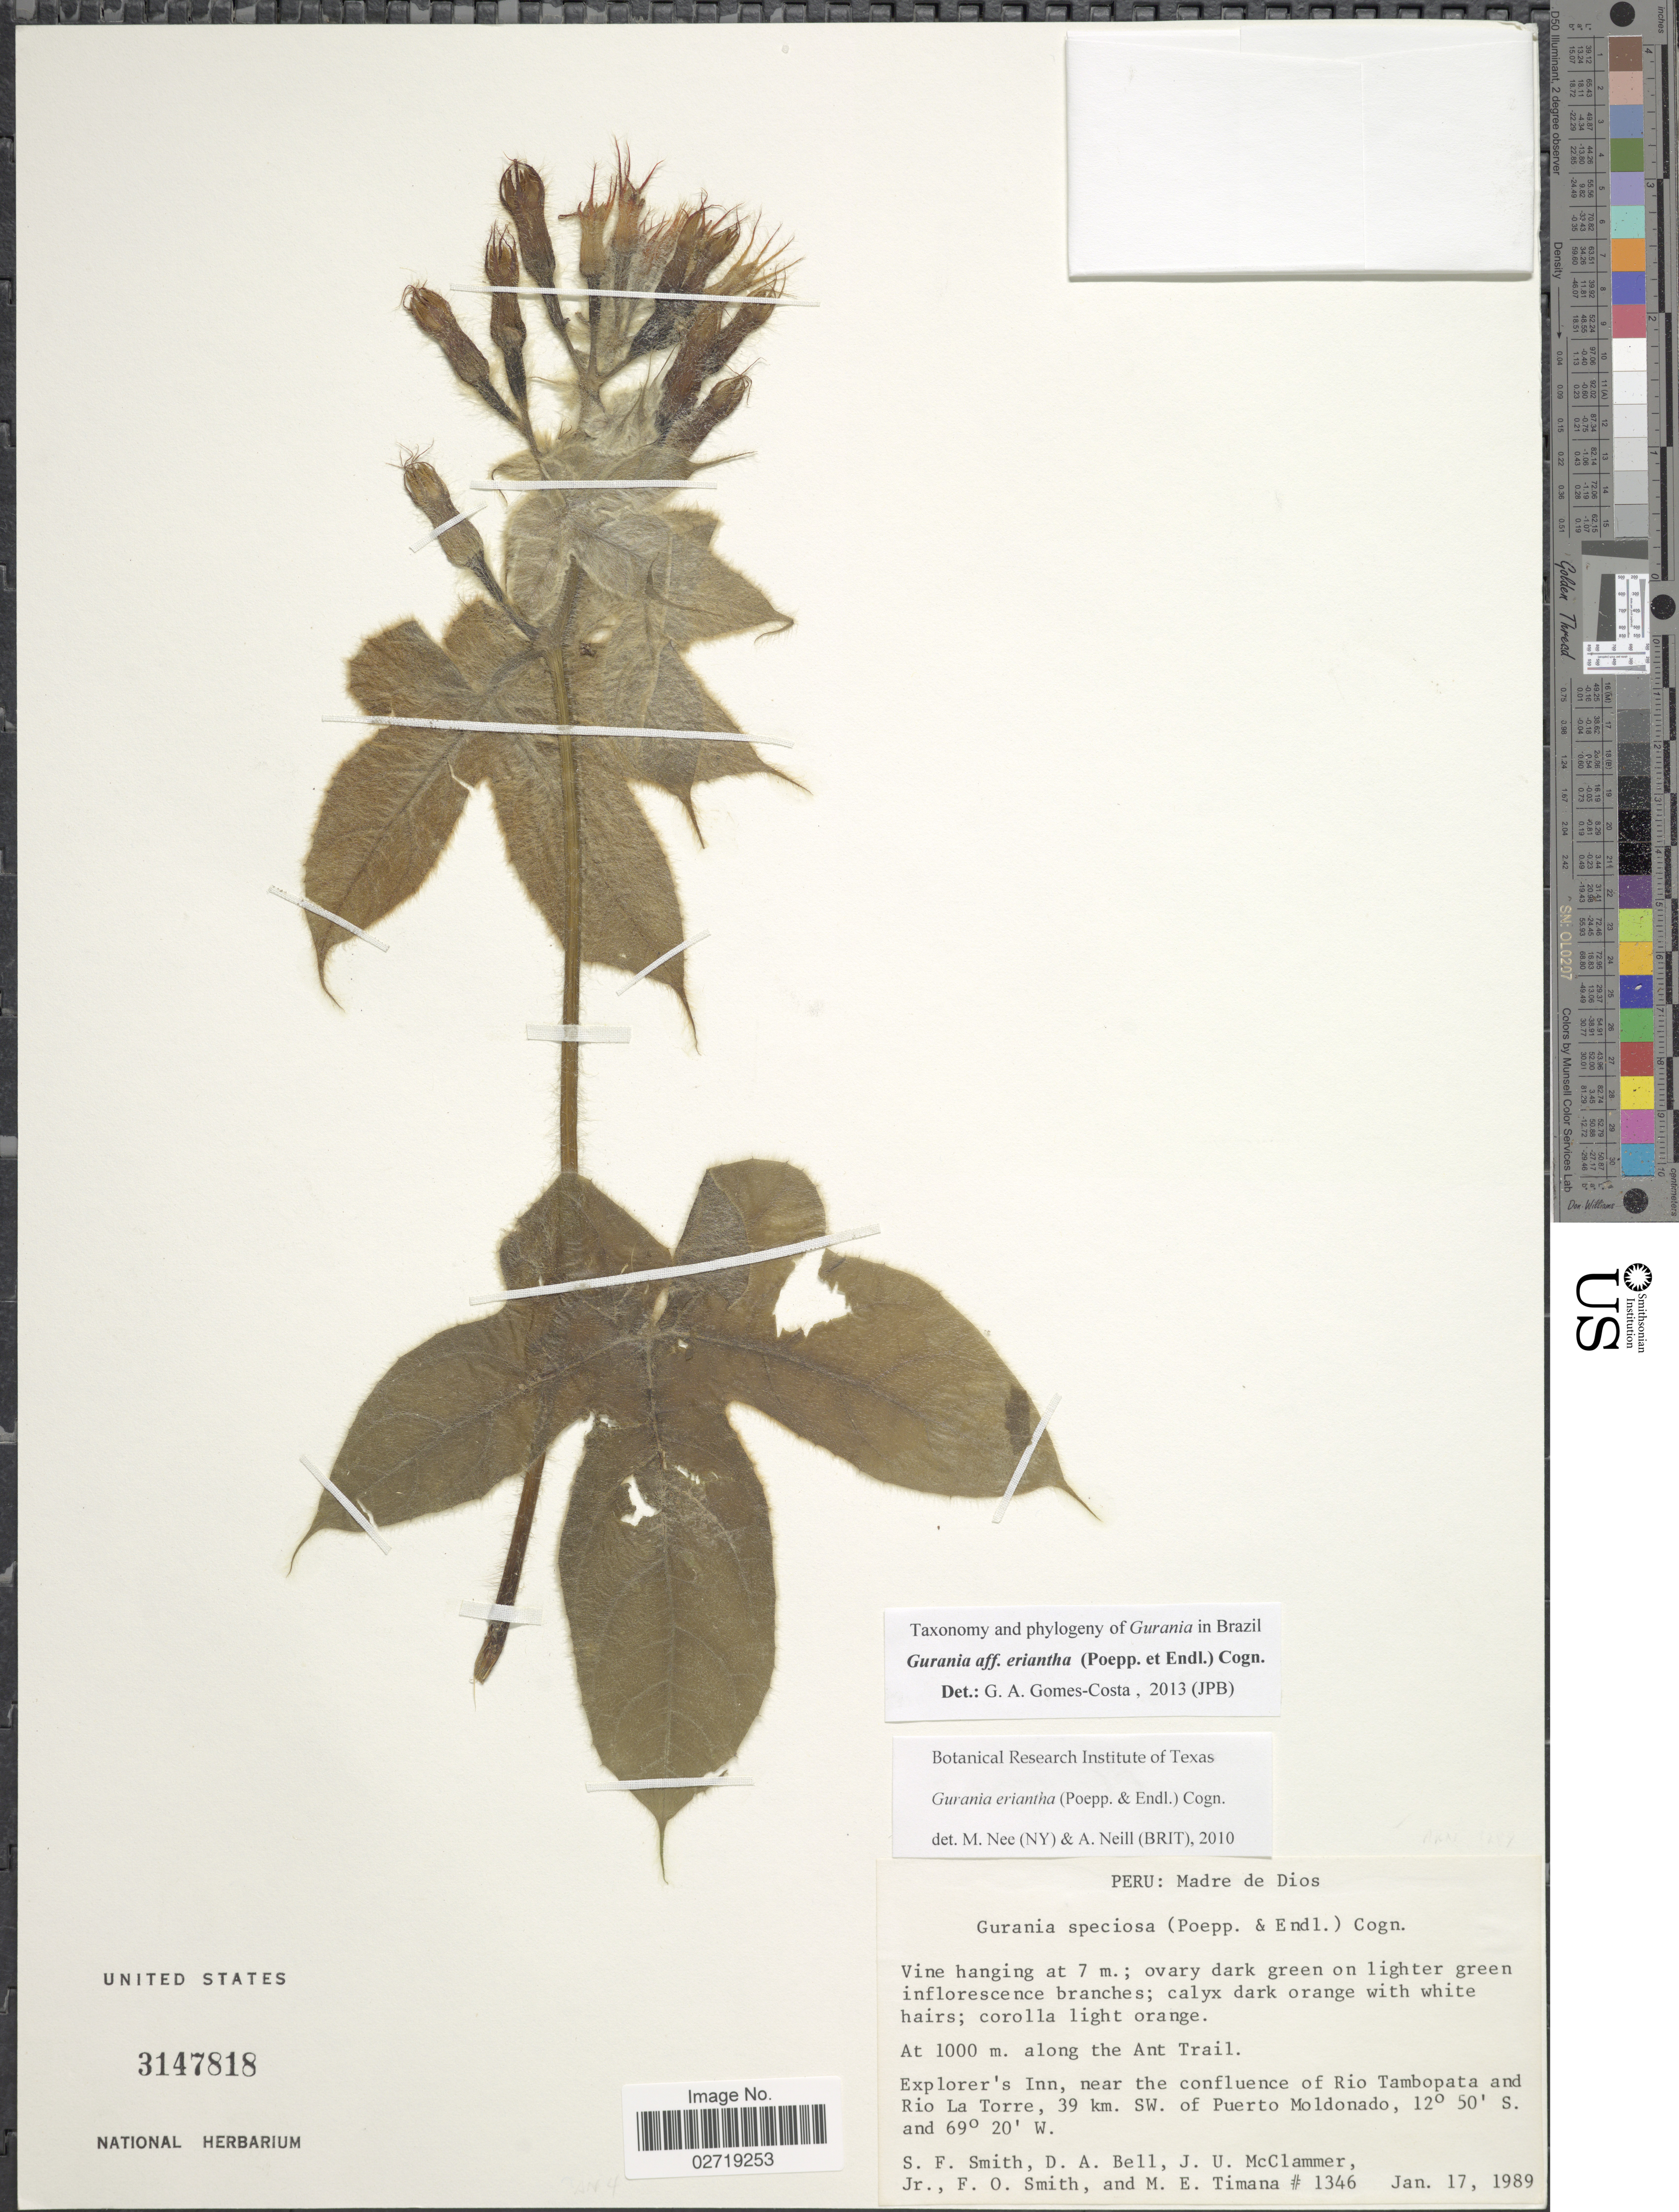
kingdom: Plantae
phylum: Tracheophyta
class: Magnoliopsida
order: Cucurbitales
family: Cucurbitaceae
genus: Gurania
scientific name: Gurania eriantha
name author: (Poepp. & Endl.) Cogn.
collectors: S.F. Smith, D. A. Bell, J. McClammer Jr. & F. Smith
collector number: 1346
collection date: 1989-01-17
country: Peru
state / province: Madre de Dios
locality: Explorer's Inn, near the confluence of Rio Tambopata and Rio La Torre, 39 km. SW. of Puerto Moldonado. Along the Ant Trail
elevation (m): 1000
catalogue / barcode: US 3147818